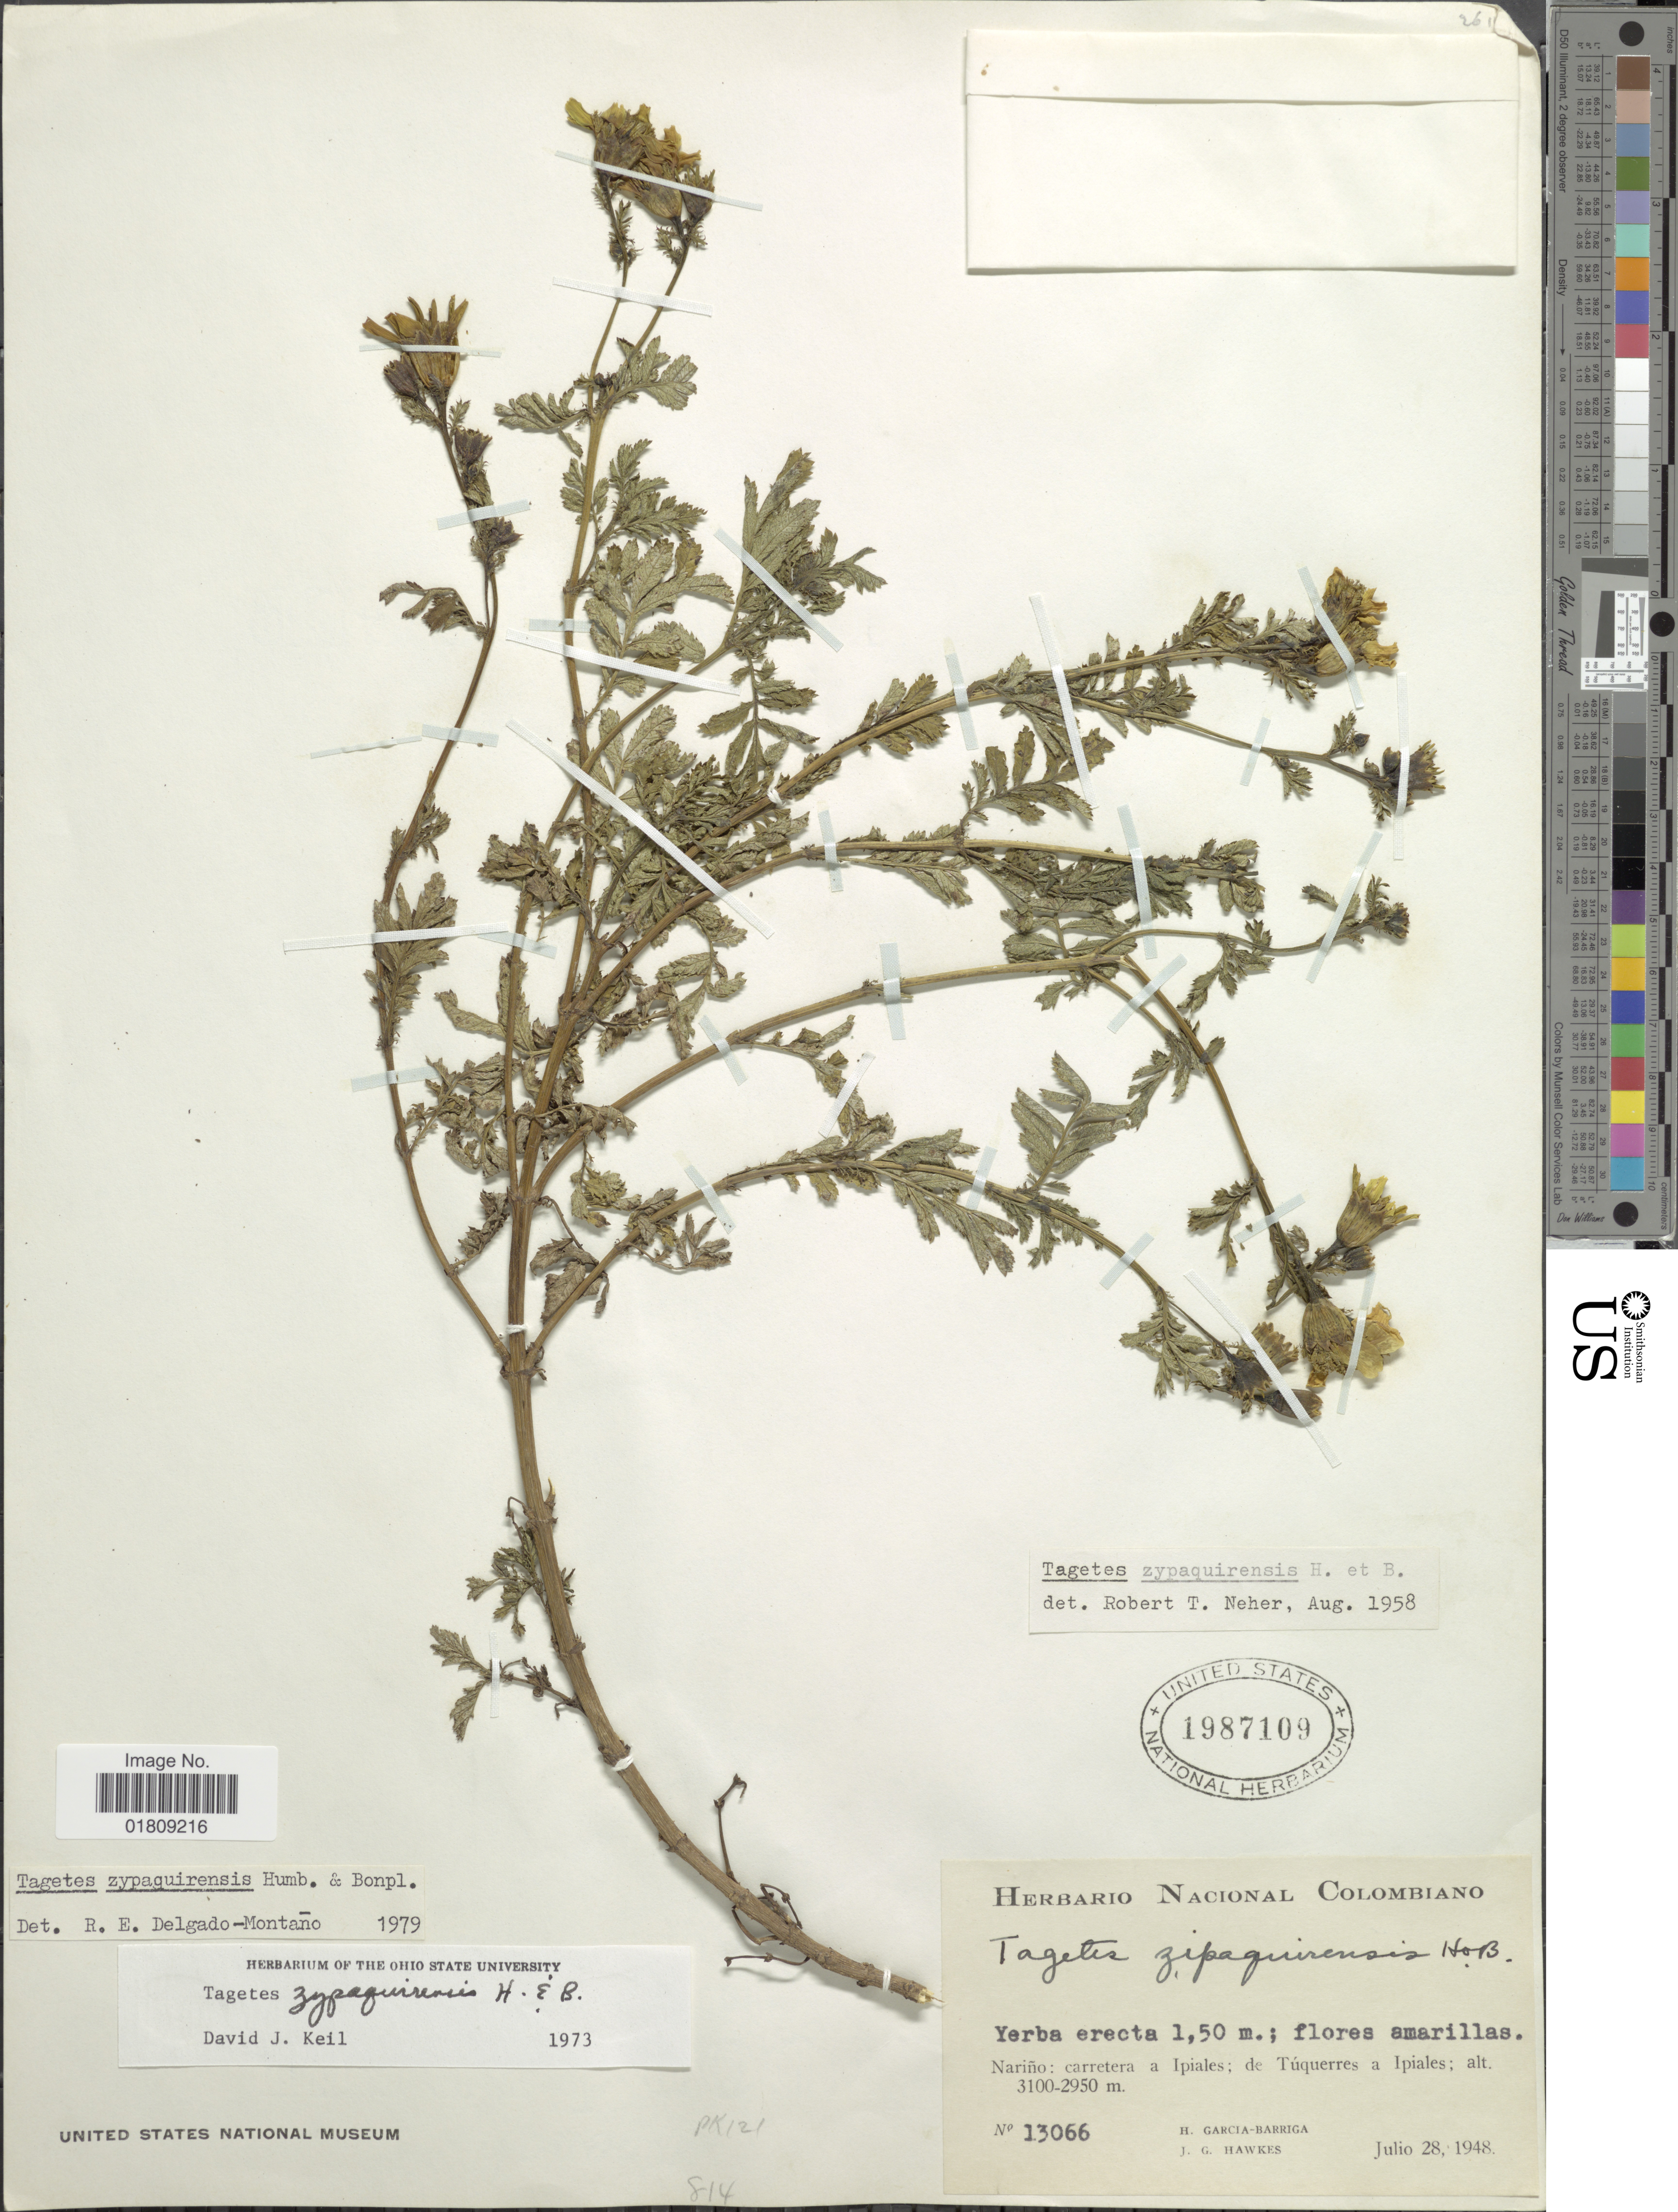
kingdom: Plantae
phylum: Tracheophyta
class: Magnoliopsida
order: Asterales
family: Asteraceae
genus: Tagetes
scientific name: Tagetes zypaquirensis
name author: Humb. & Bonpl.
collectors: H. García Barriga & J. Hawkes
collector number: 13066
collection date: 1948-07-28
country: Colombia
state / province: Nariño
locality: Carretera a Ipiales, de Tuquerres a Ipiales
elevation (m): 2950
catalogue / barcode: US 1987109